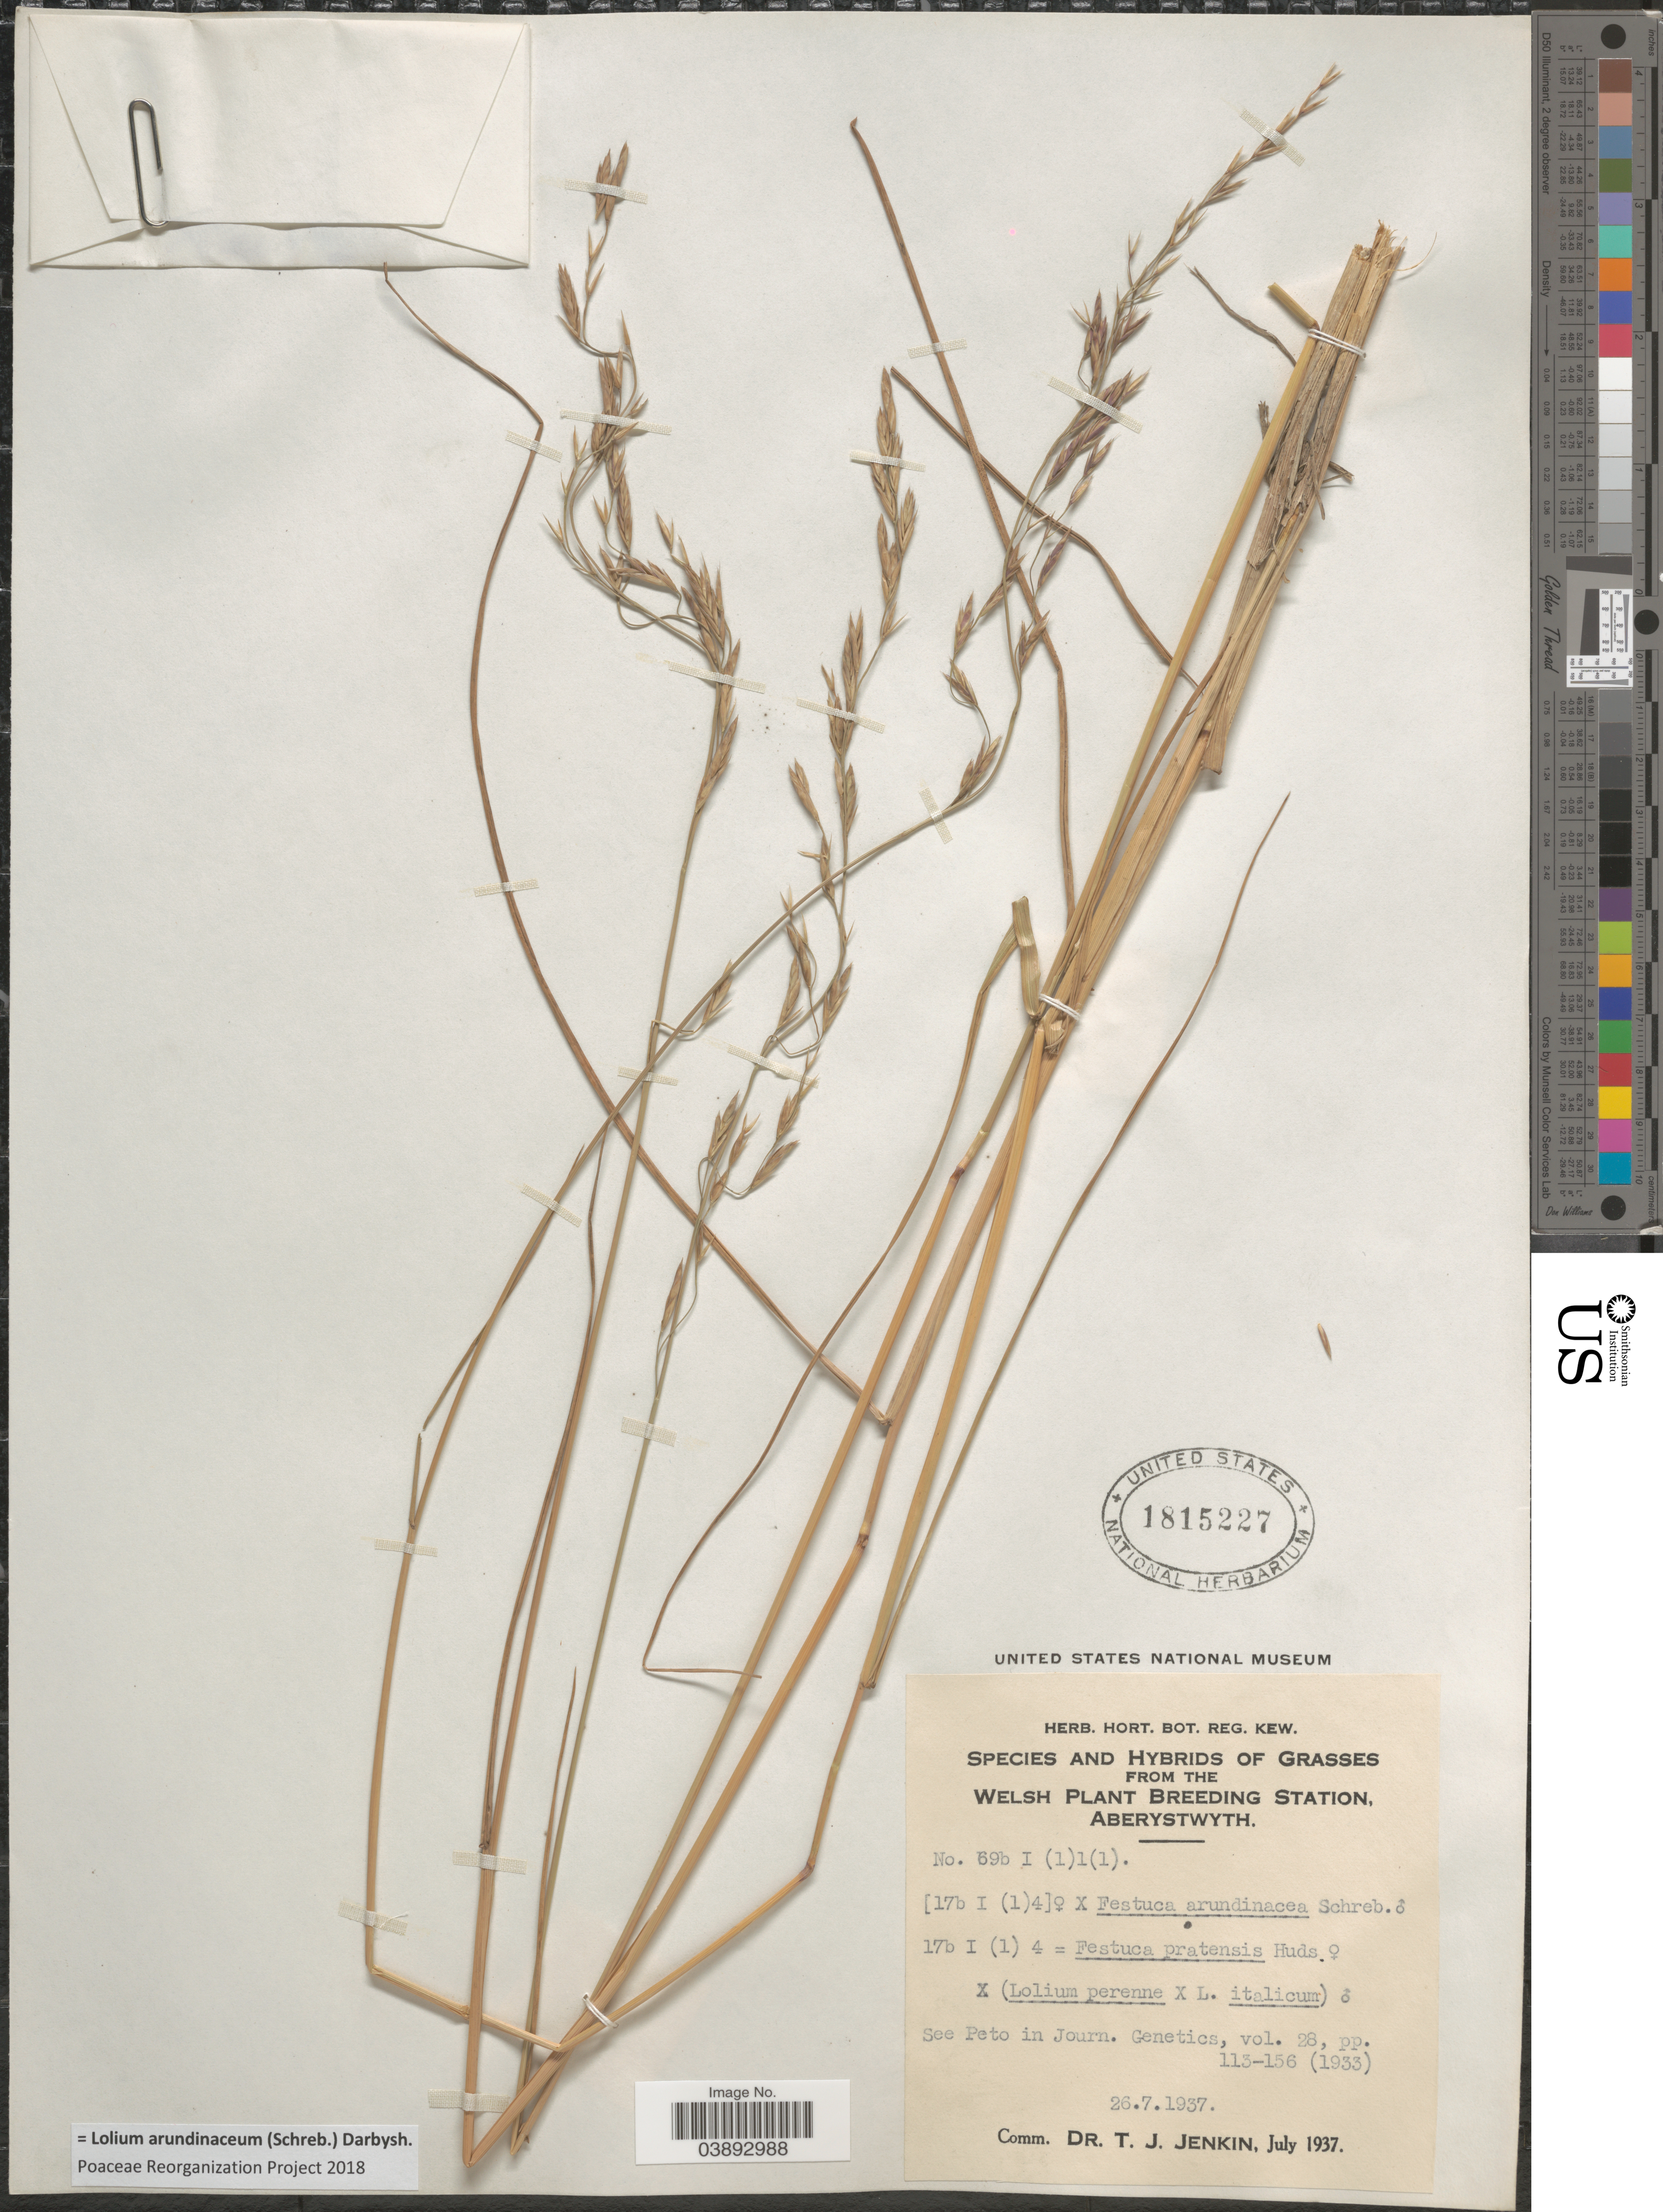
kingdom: Plantae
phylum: Tracheophyta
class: Liliopsida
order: Poales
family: Poaceae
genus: Lolium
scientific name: Lolium arundinaceum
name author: (Schreb.) Darbysh.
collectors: Ex herb. Hort. Bot. Reg. Kew.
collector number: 59b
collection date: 1937-07-26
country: United Kingdom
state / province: Wales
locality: Welsh Plant Breeding Station, Aberystwyth.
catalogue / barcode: US 1815227